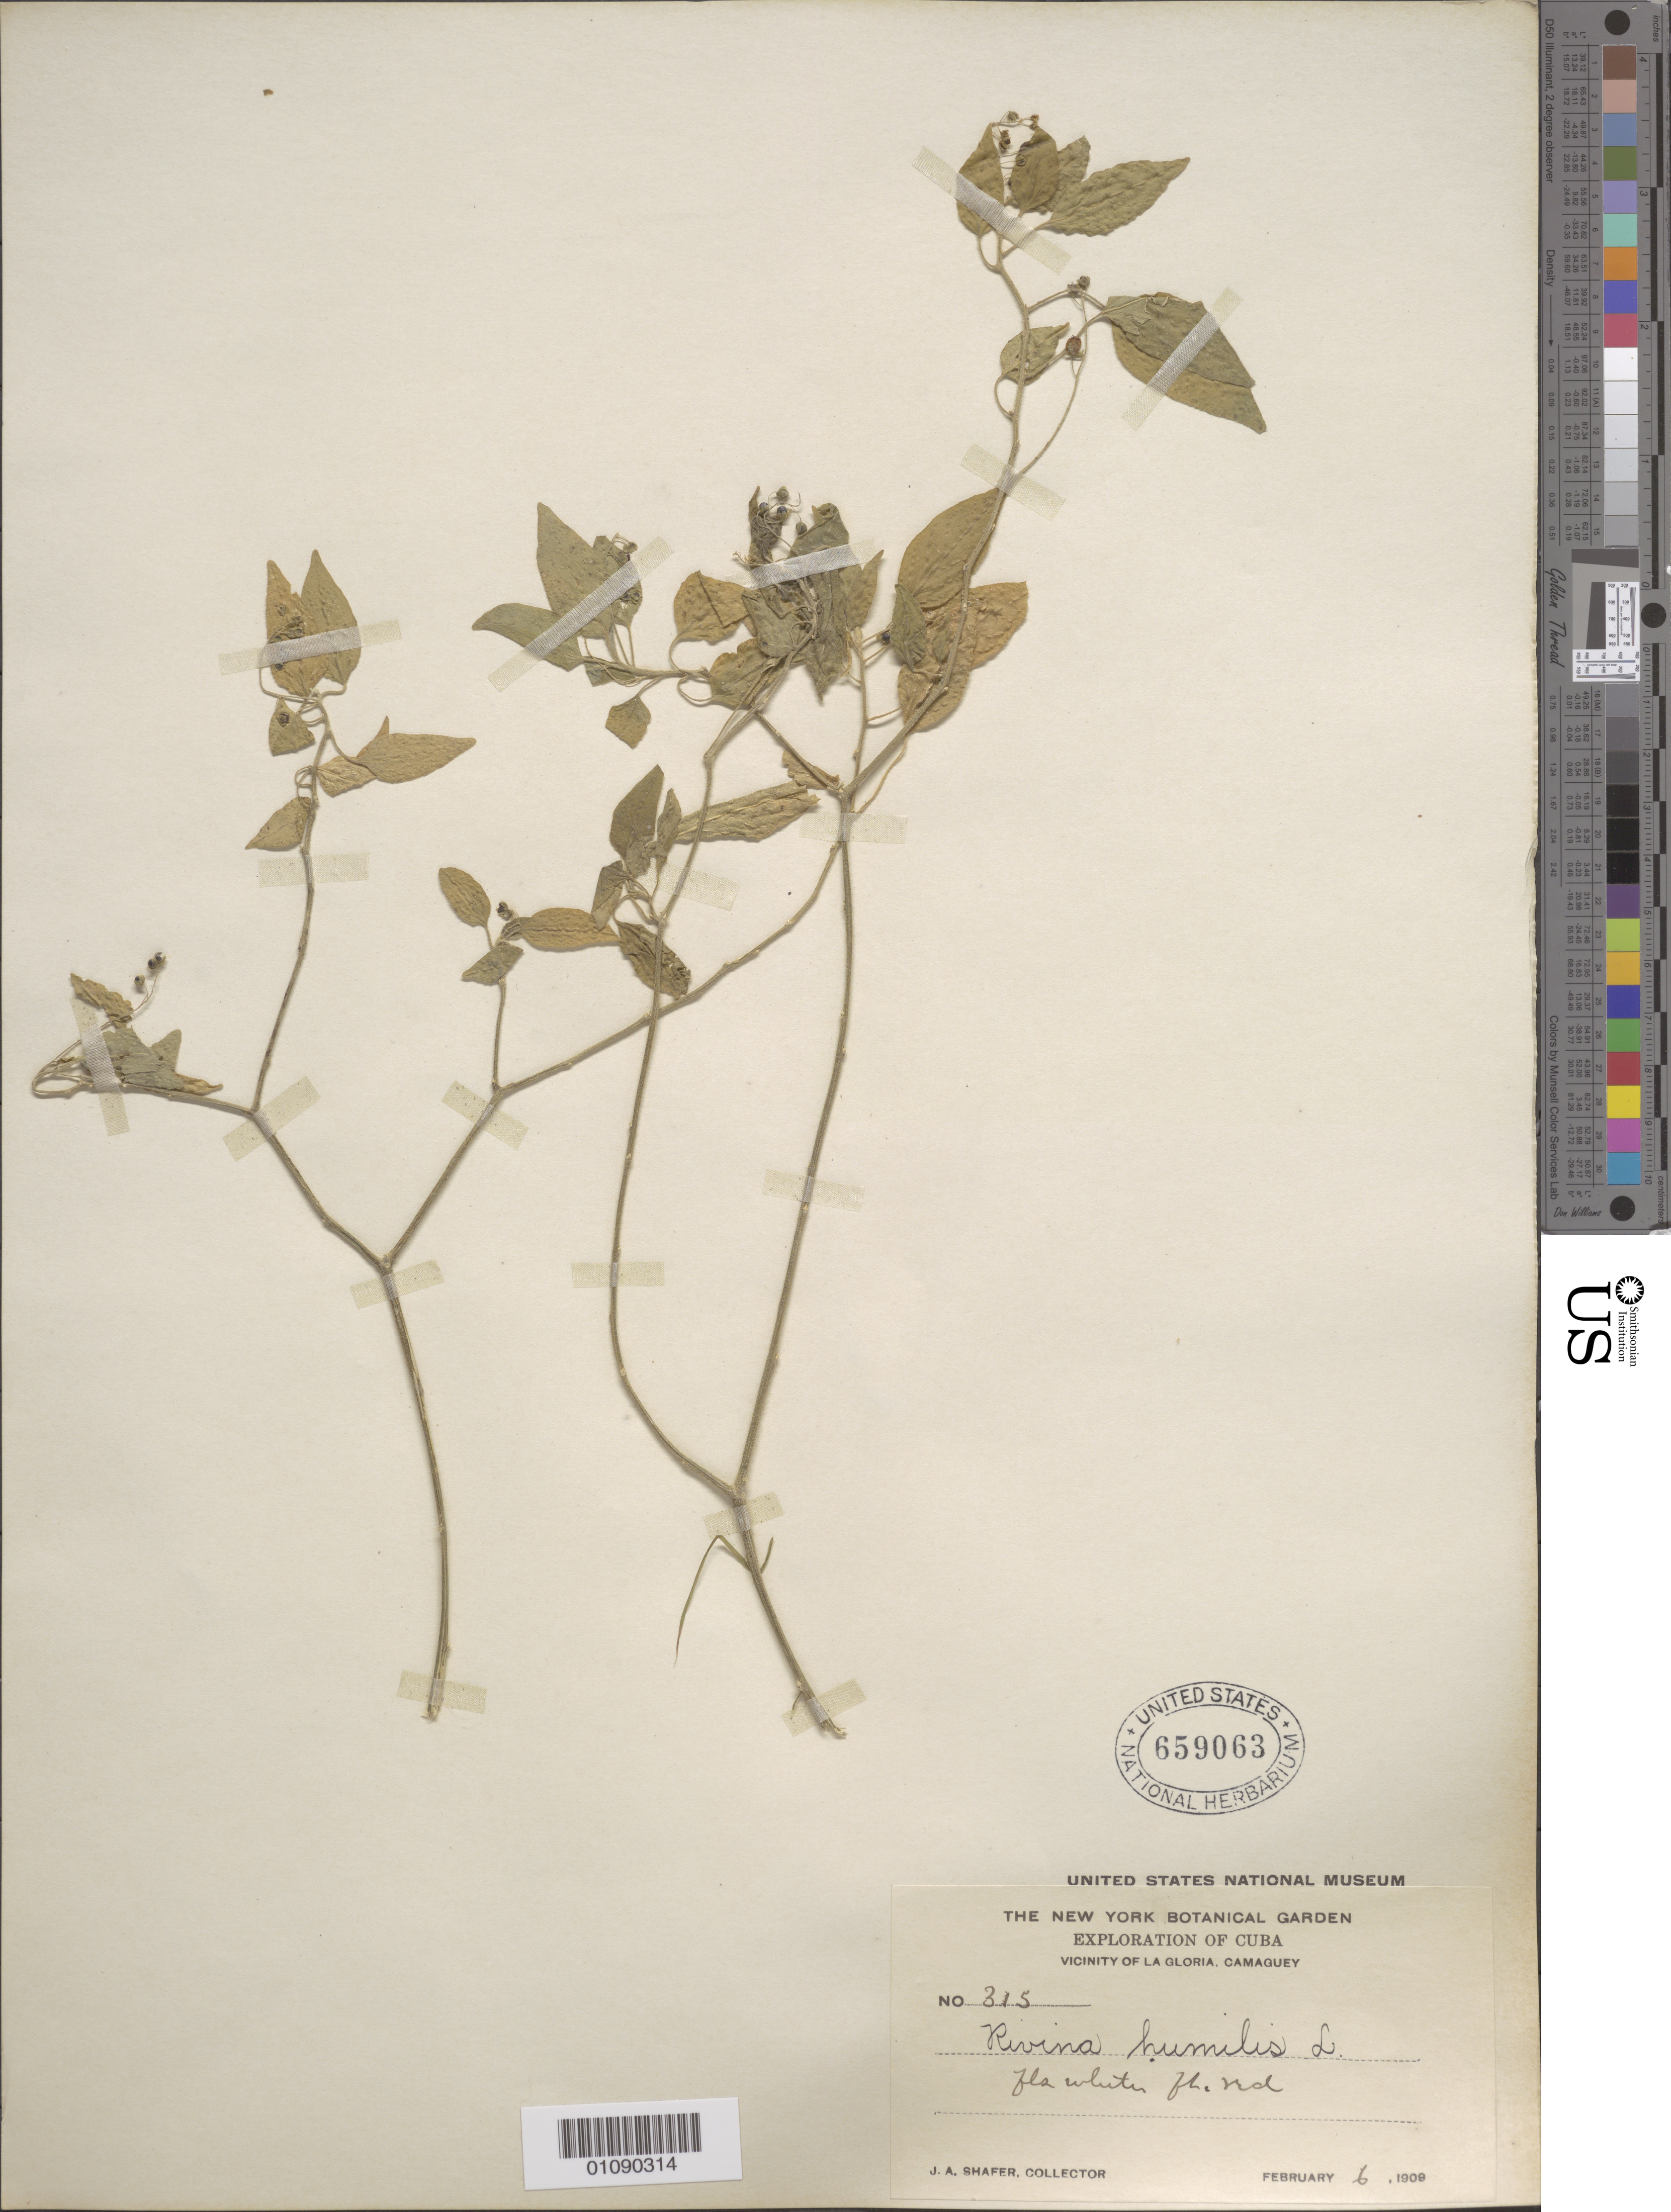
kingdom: Plantae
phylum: Tracheophyta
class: Magnoliopsida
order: Caryophyllales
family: Phytolaccaceae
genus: Rivina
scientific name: Rivina humilis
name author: L.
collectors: J. A. Shafer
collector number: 315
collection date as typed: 06 Feb 1909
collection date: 1909-02-06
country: Cuba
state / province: Camagüey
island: Cuba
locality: Camaguey, vicinity of La Gloria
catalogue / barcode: US 659063